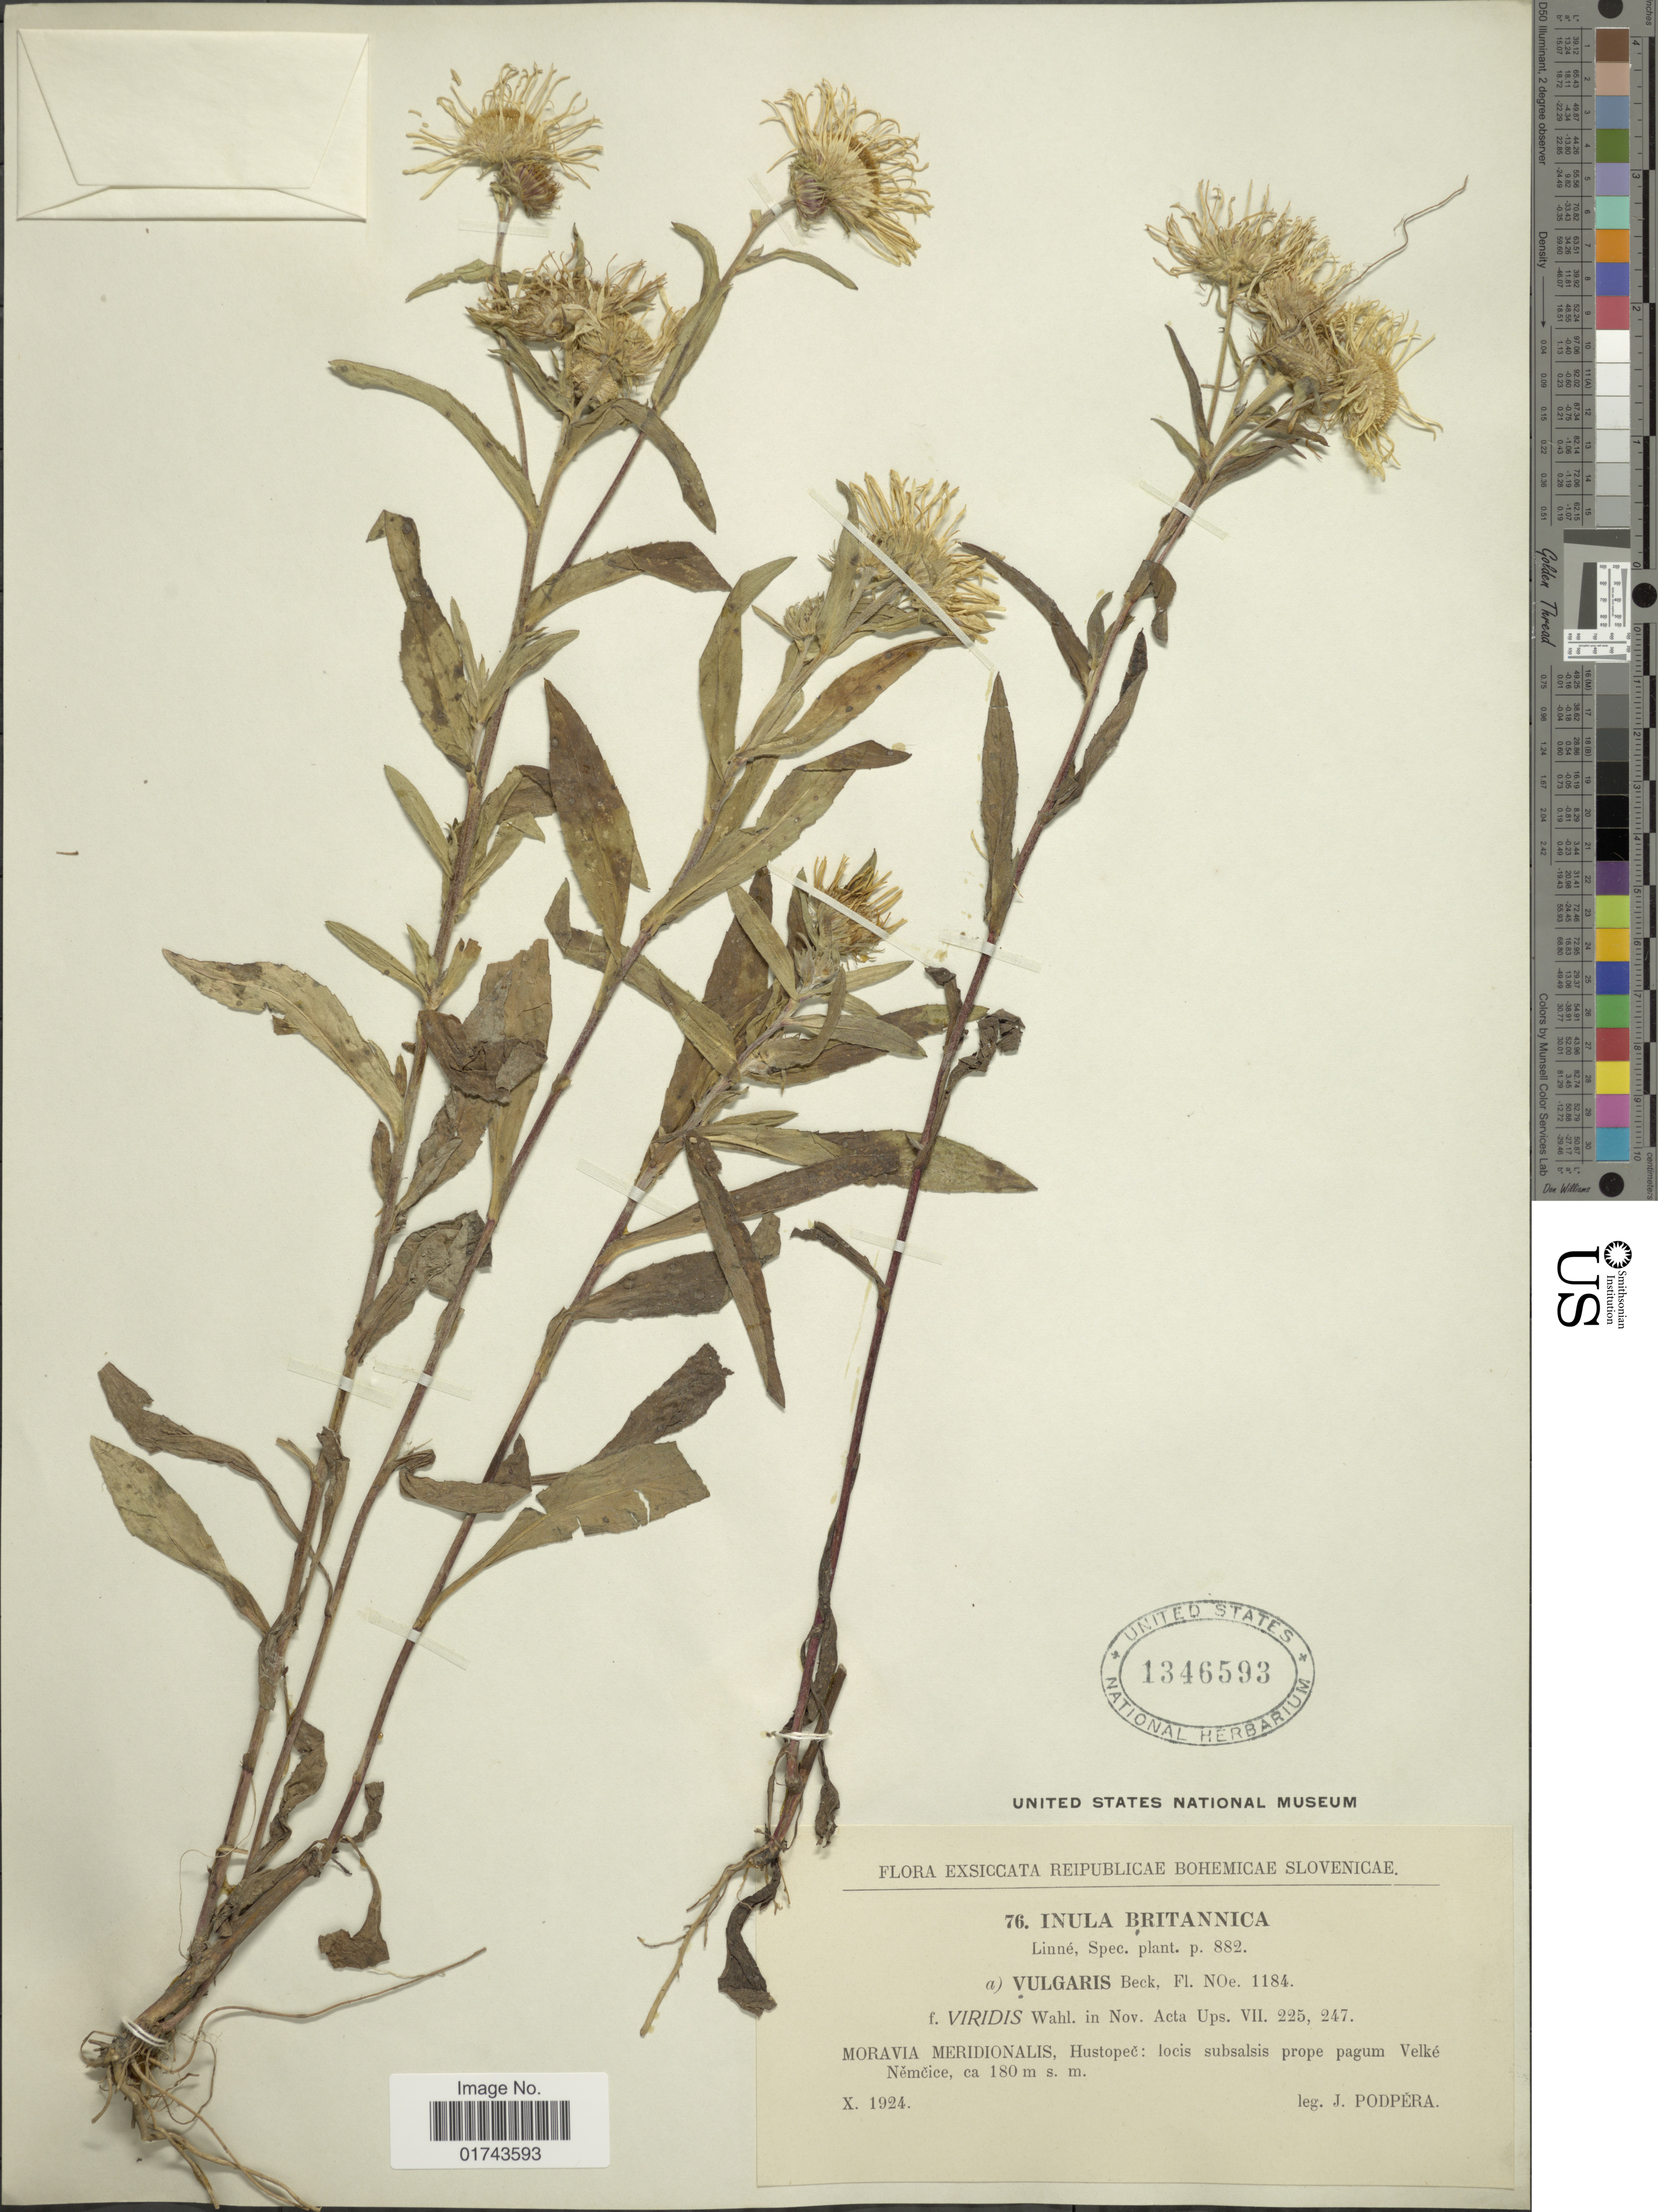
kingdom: Plantae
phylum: Tracheophyta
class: Magnoliopsida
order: Asterales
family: Asteraceae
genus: Inula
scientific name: Inula britannica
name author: L.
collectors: J. Podpera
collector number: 76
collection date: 1924-10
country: Czechia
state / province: South Moravian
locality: Moravia Meridionalis, Hustopeč: locis subsalsis prope pagum Velké Němčice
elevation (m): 180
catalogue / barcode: US 1346593